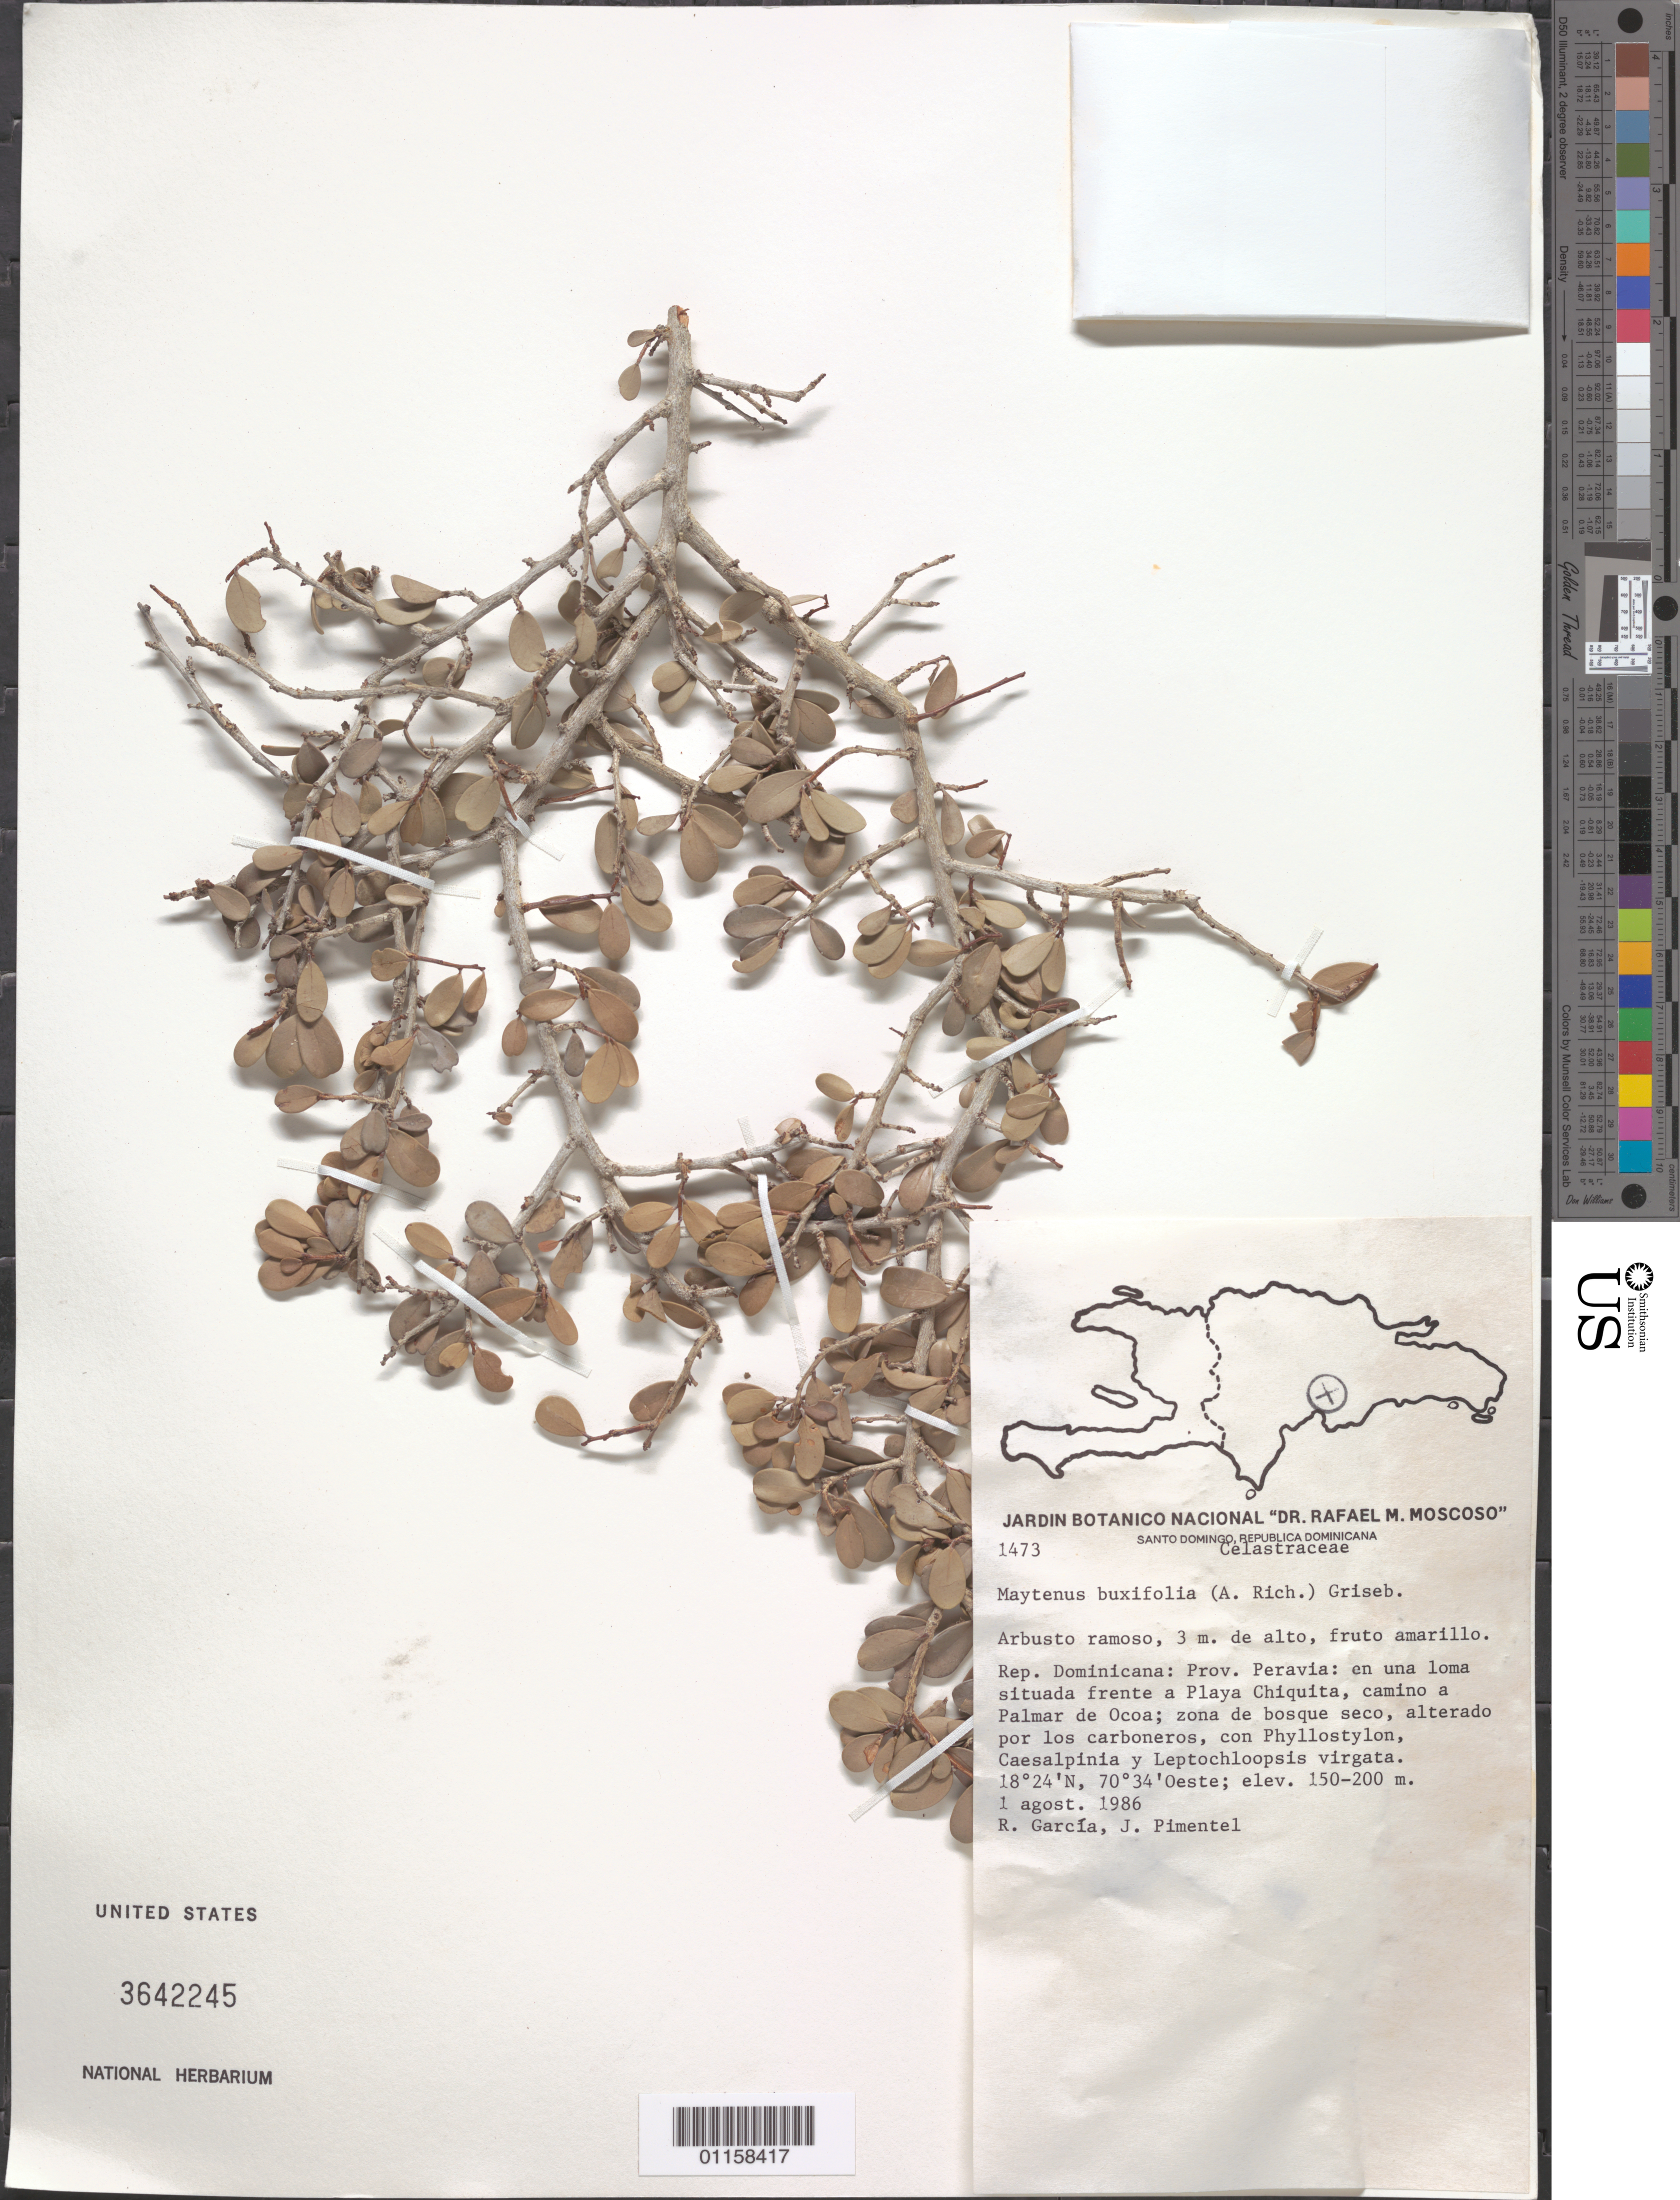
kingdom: Plantae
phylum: Tracheophyta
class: Magnoliopsida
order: Celastrales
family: Celastraceae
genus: Maytenus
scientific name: Maytenus buxifolia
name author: (A. Rich.) Griseb.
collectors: R. García & J. Pimentel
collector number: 1473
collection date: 1986-08-01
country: Dominican Republic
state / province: Peravia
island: Hispaniola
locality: Playa Chiquita, en una loma situada frente; camino a Palmar de Ocoa.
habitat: Zona de bosque seco, alterado por los carboneros, on Phyllostylon, Caesalpinia y Leptochloopsis virgata.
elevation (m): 150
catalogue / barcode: US 3642245